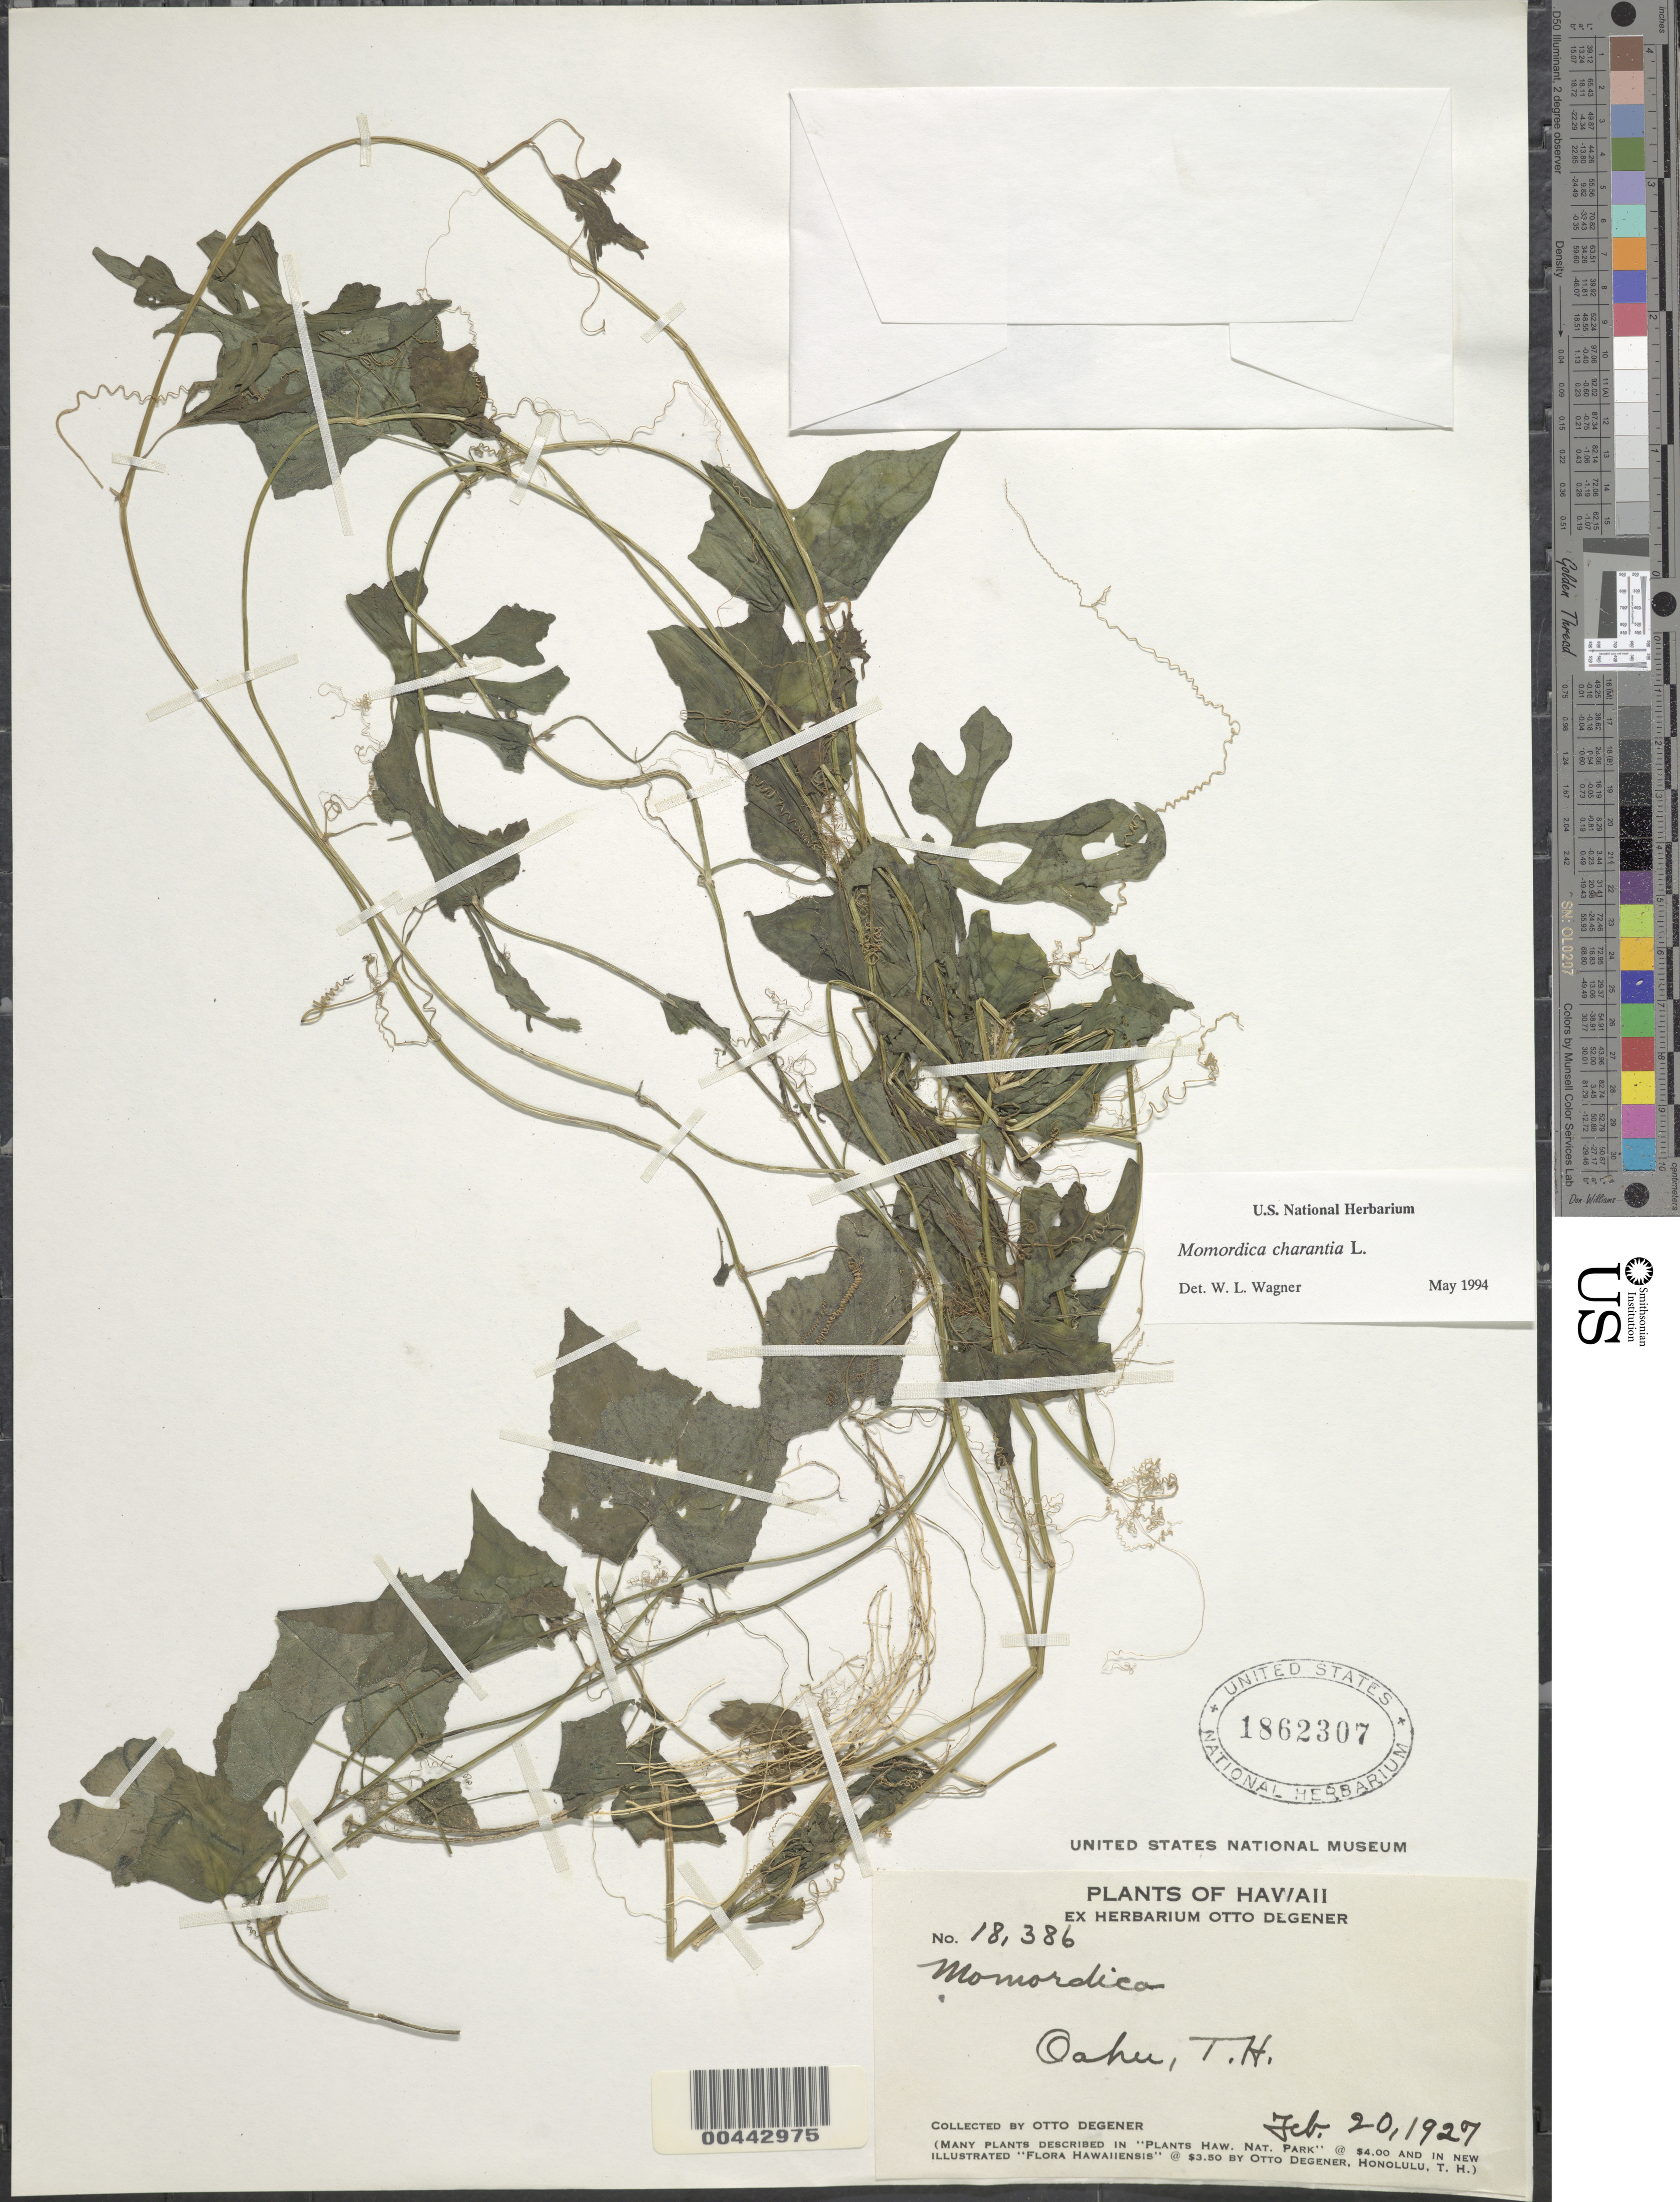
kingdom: Plantae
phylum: Tracheophyta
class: Magnoliopsida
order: Cucurbitales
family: Cucurbitaceae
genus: Momordica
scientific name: Momordica charantia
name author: L.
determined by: Wagner, W. L., (BOT), Smithsonian Institution - National Museum of Natural History (UNITED STATES)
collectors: O. Degener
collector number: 18386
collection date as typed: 20 Feb 1927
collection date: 1927-02-20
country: United States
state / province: Hawaii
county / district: Honolulu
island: Oahu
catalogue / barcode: US 1862307